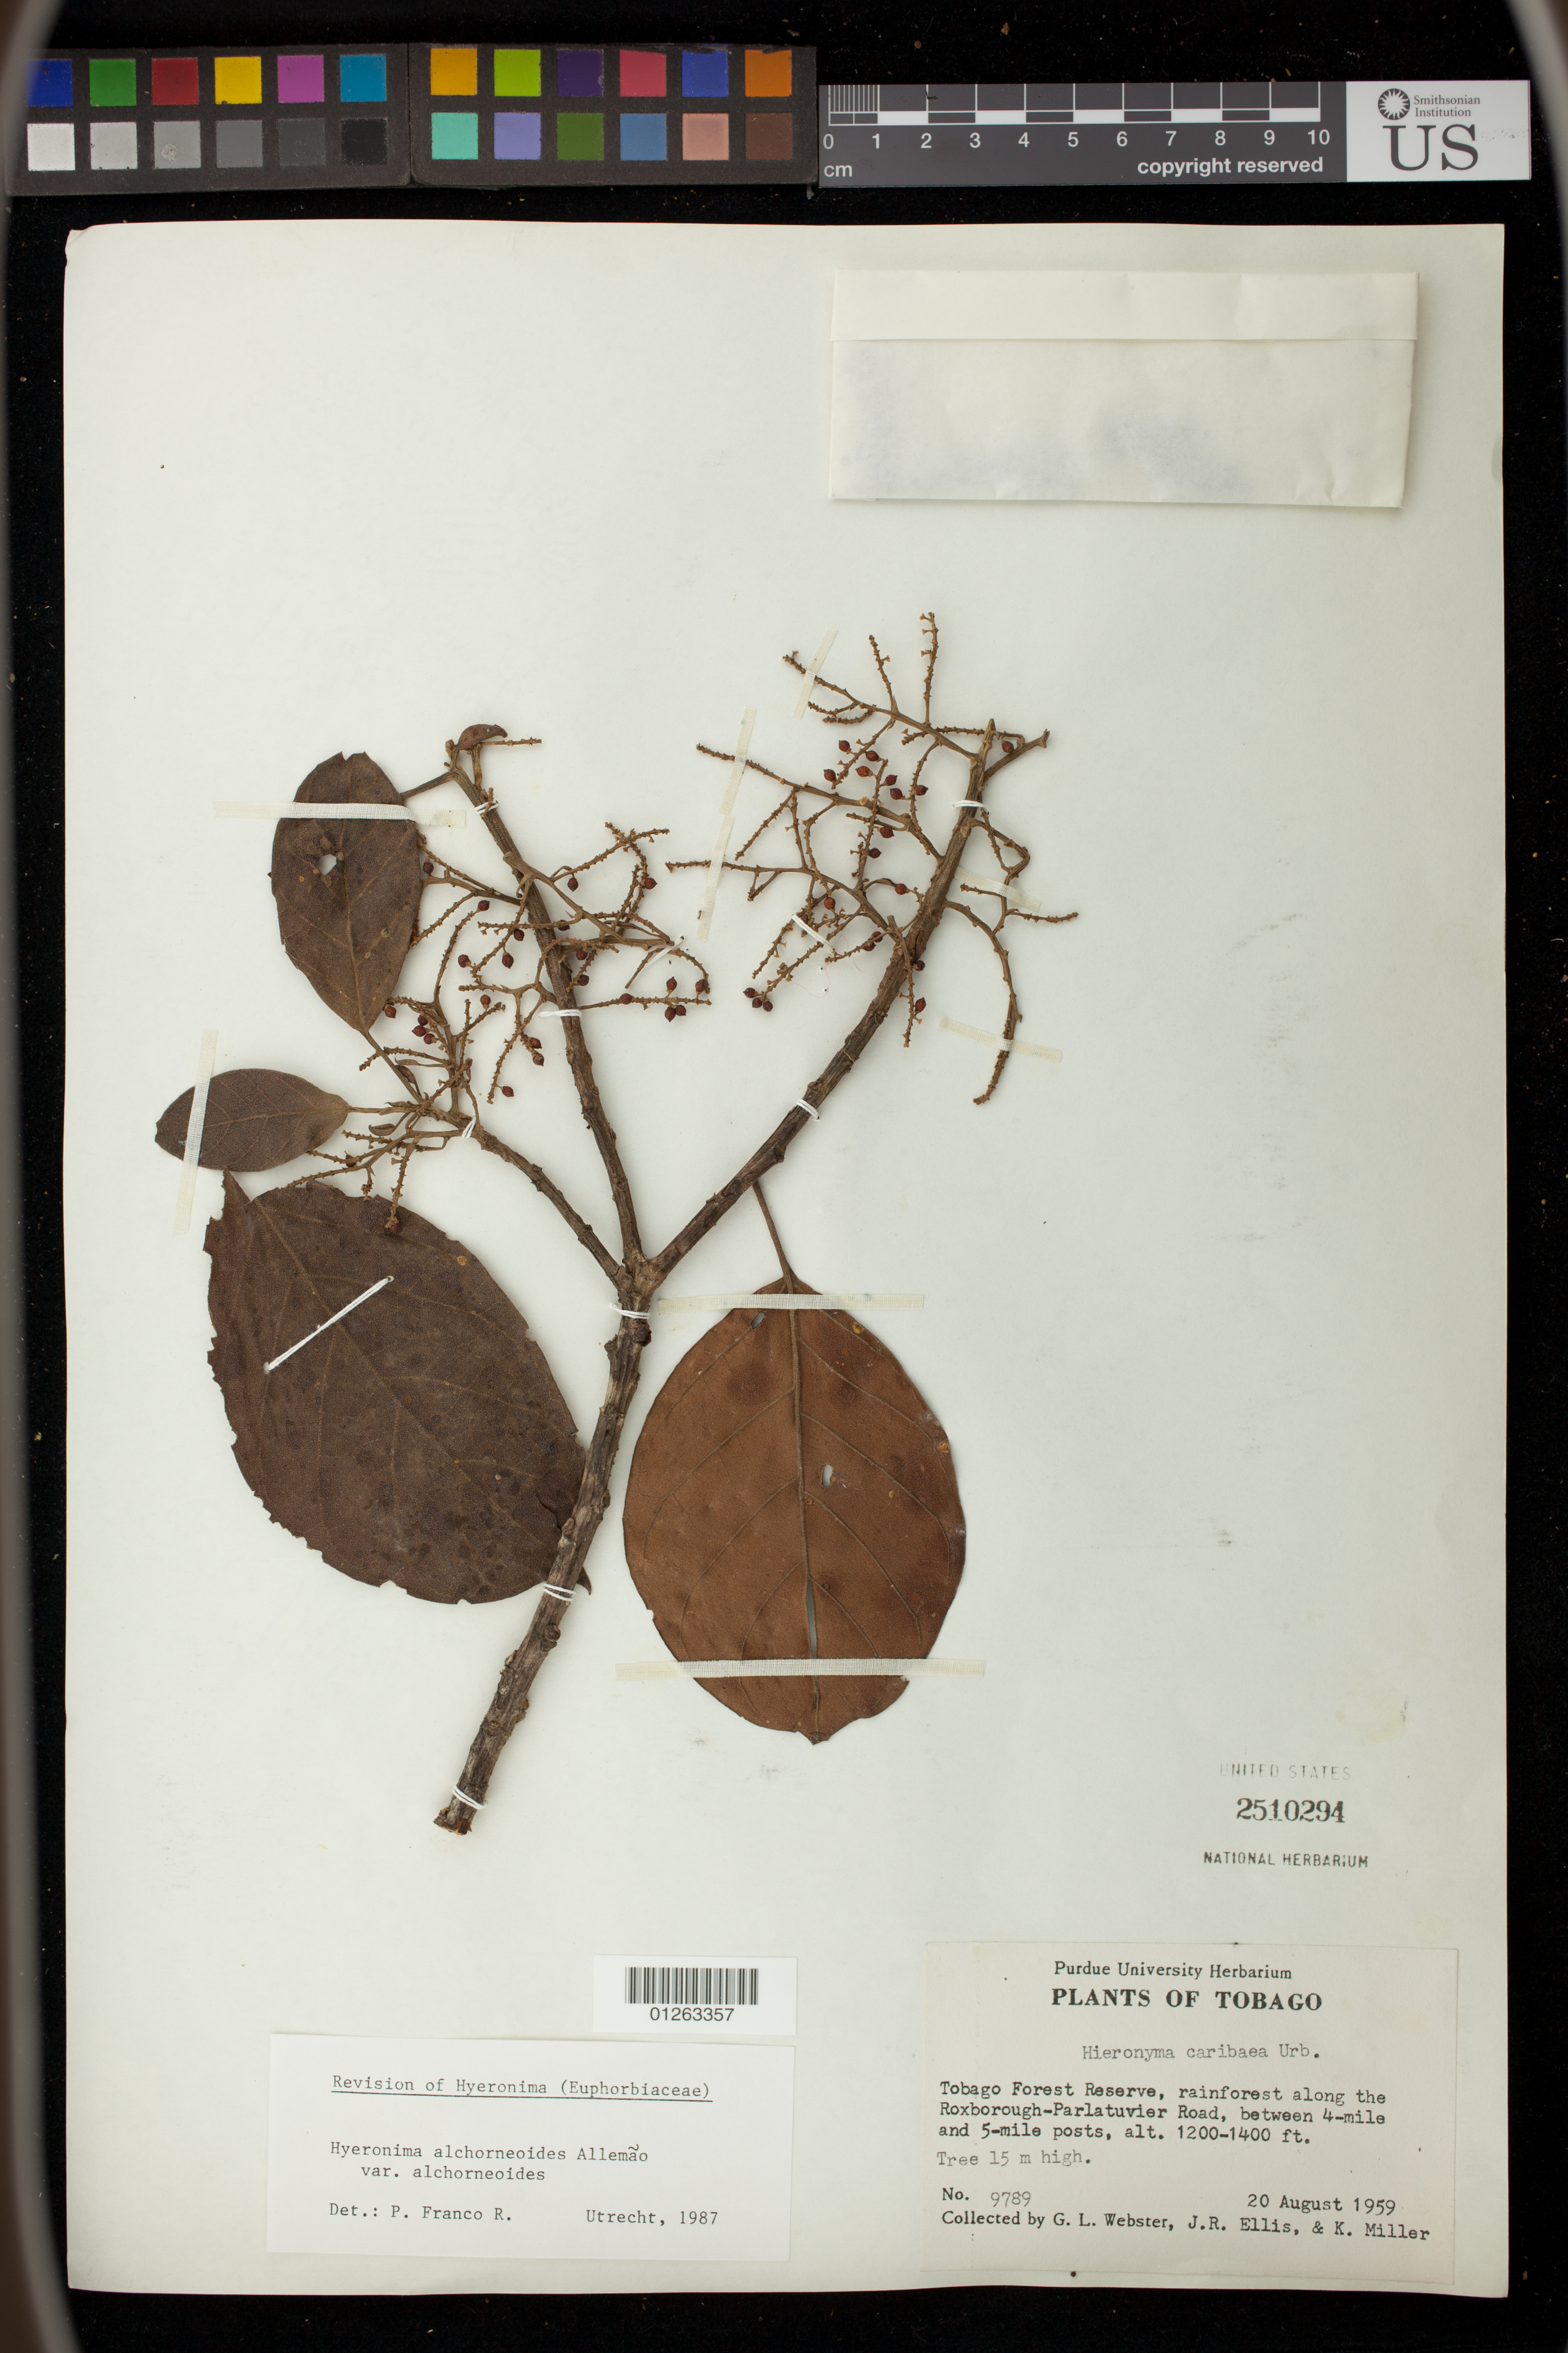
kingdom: Plantae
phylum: Tracheophyta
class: Magnoliopsida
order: Malpighiales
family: Phyllanthaceae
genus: Hieronyma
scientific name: Hieronyma alchorneoides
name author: Allemão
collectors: G. L. Webster, J. R. Ellis & K. Miller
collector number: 9789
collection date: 1959-08-20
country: Trinidad and Tobago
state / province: Tobago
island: Tobago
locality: Tobago Forest Reserve, rainforest along the Roxborough-Parlatuvier Road, between 4-mile and 5-mile posts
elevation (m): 366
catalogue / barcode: US 2510294